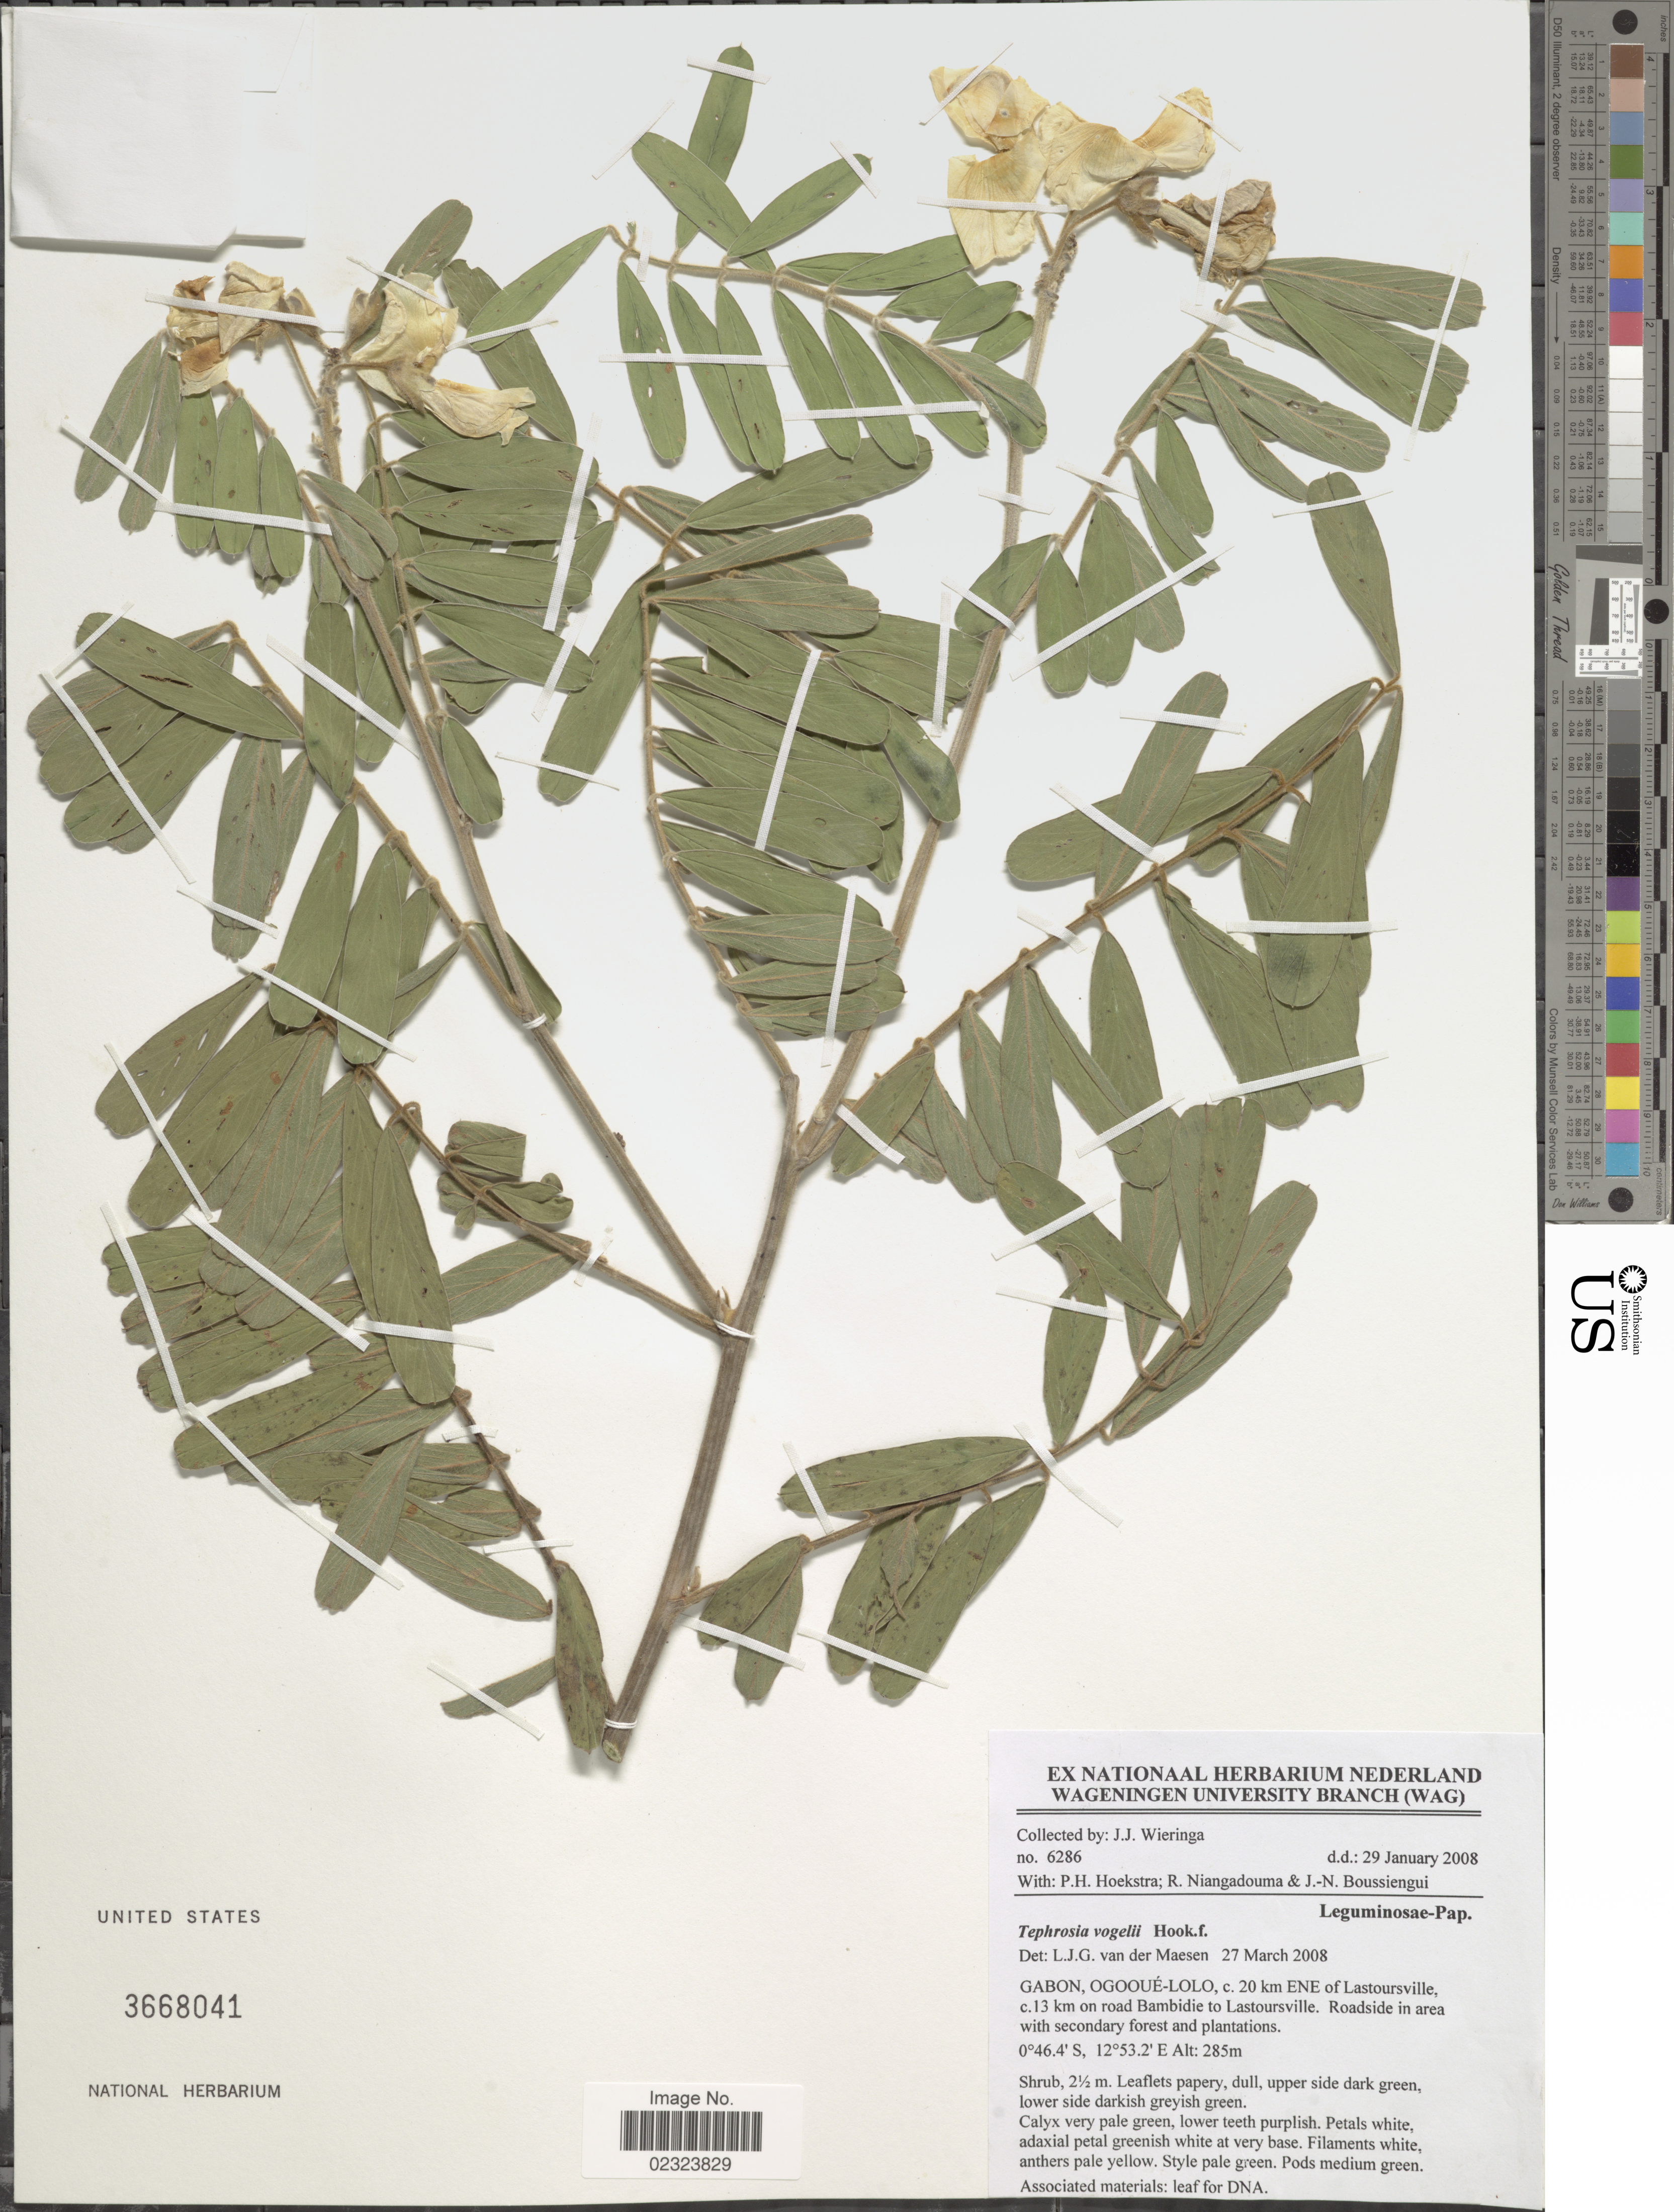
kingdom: Plantae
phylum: Tracheophyta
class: Magnoliopsida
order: Fabales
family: Fabaceae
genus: Tephrosia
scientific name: Tephrosia vogelii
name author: Hook. f.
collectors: J. Wieringa, P. Hoekstra, R. Niangadouma & J. Boussiengui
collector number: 6286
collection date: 2008-01-29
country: Gabon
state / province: Ogooue-Lolo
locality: C. 20 km ENE of Lastoursville, c. 13 km on road Bambidie to Lastoursville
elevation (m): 285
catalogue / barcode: US 3668041